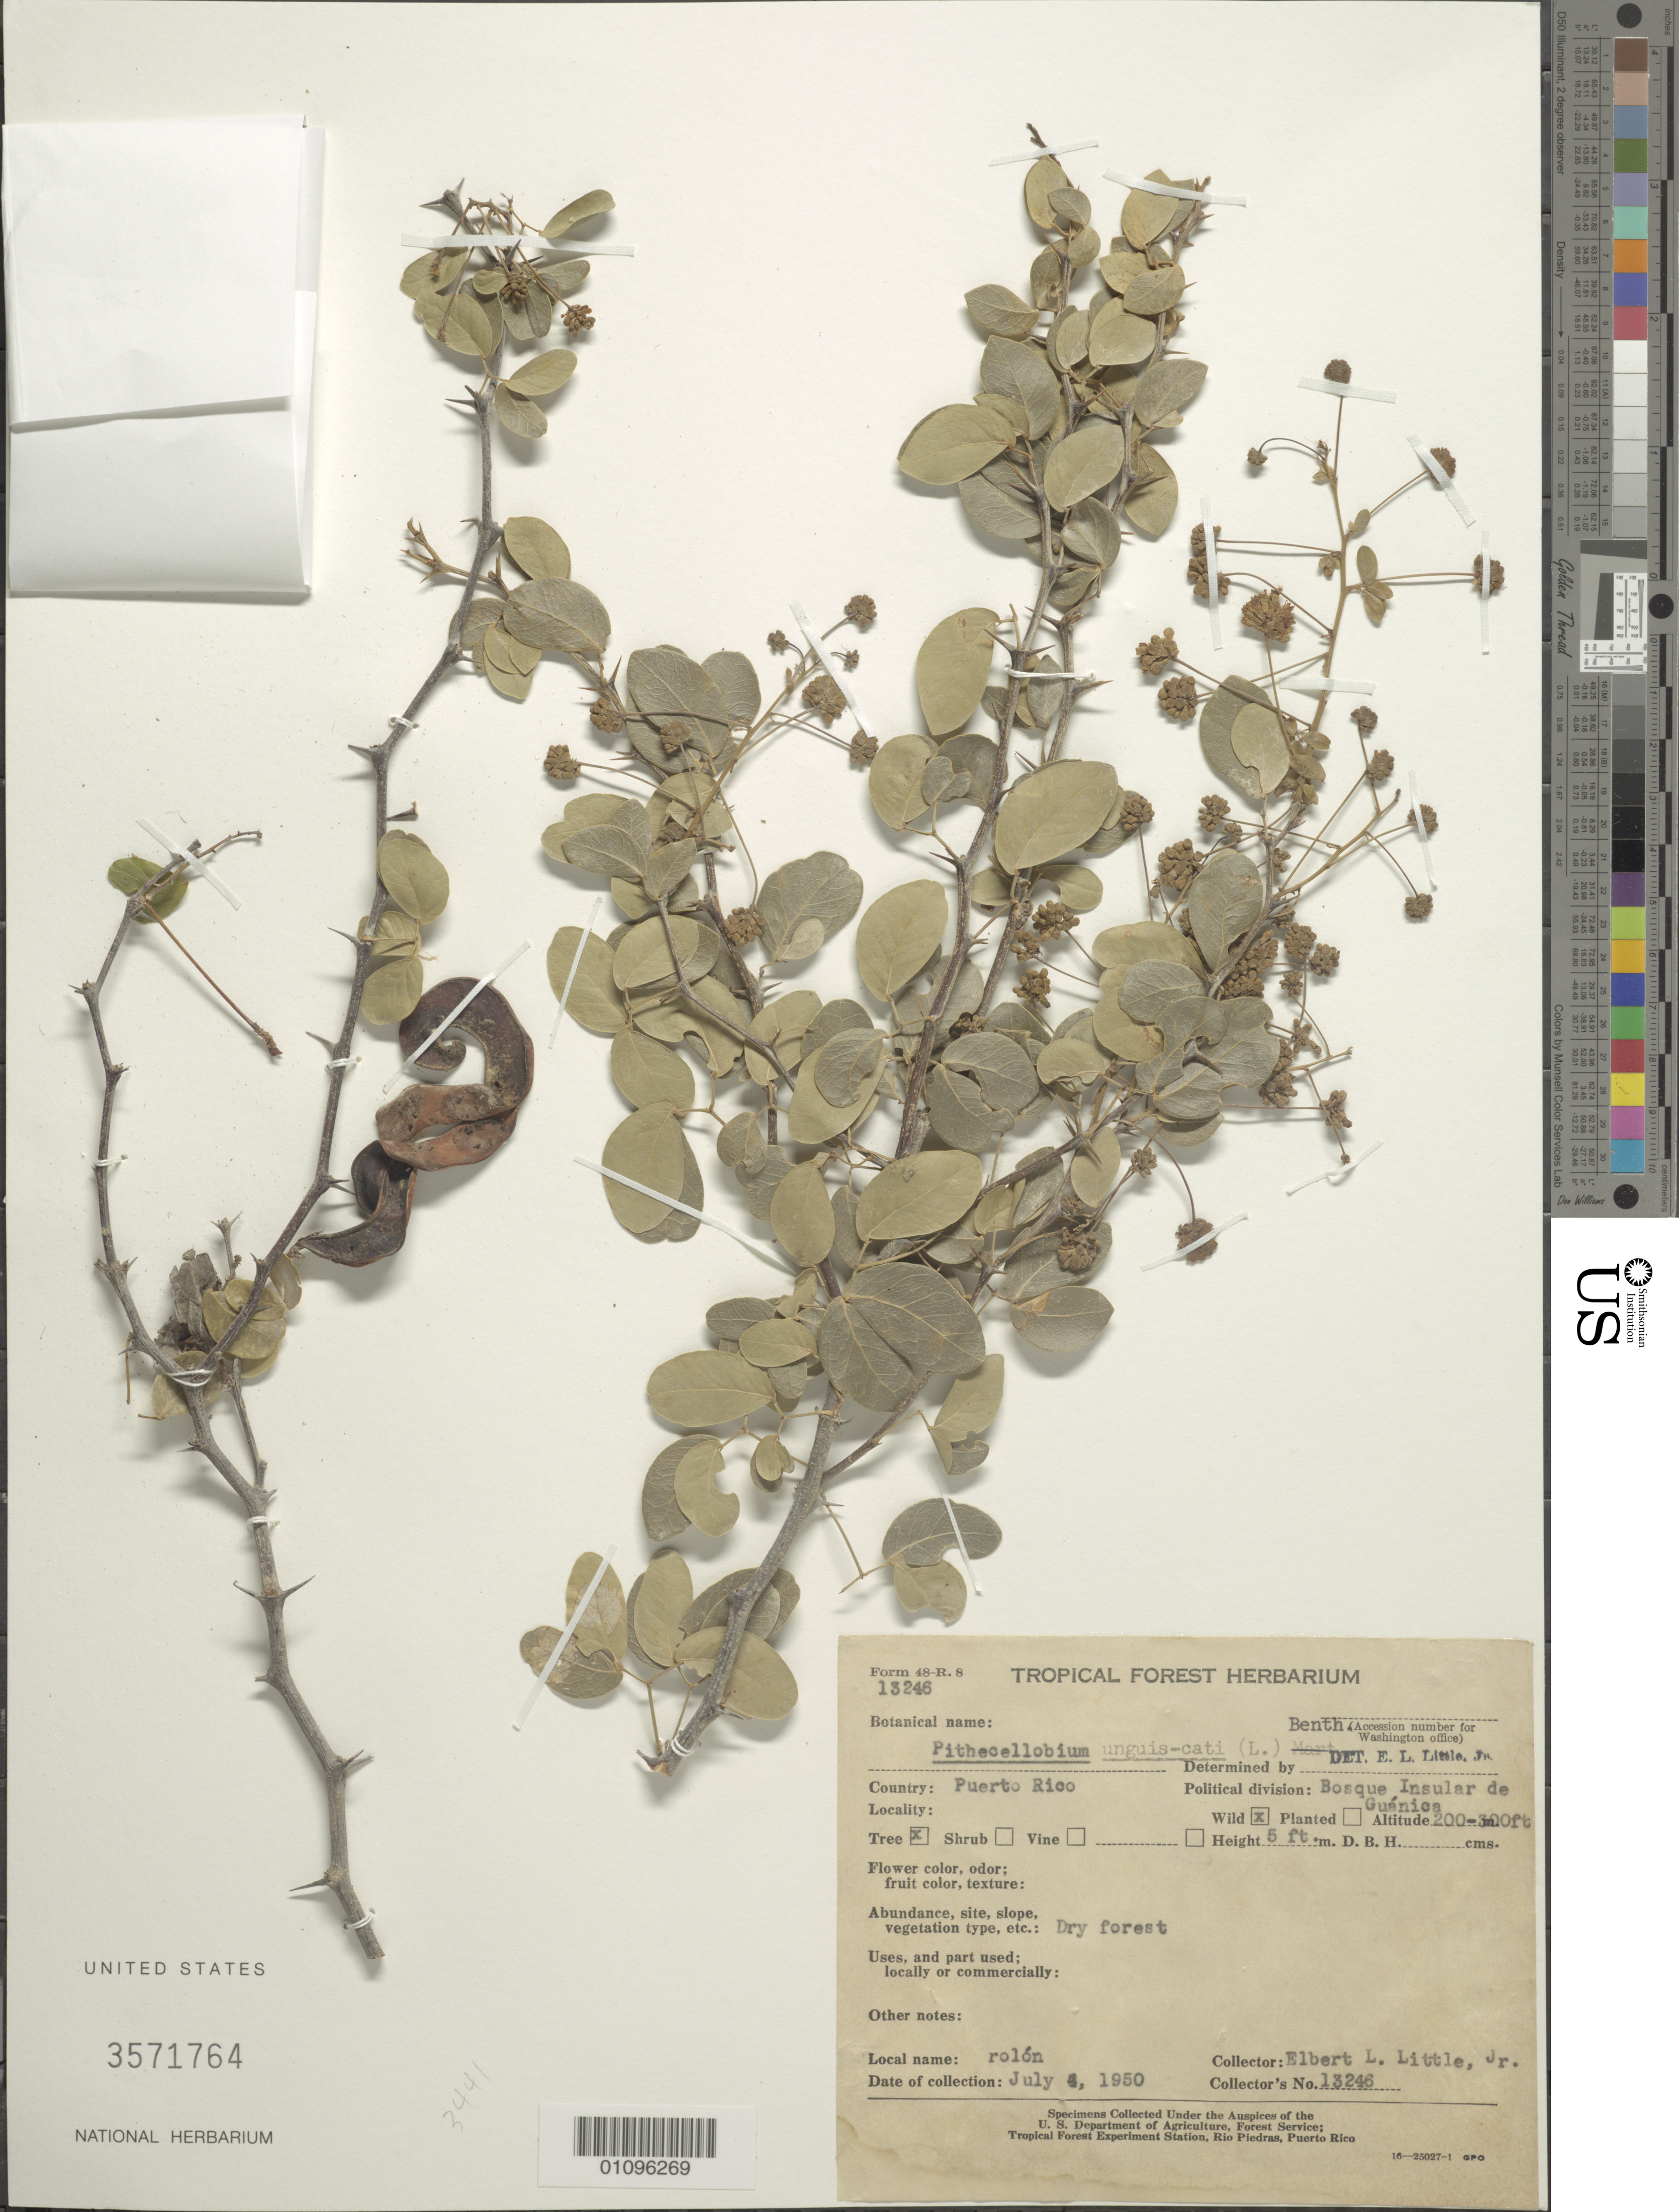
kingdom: Plantae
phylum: Tracheophyta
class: Magnoliopsida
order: Fabales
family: Fabaceae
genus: Pithecellobium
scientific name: Pithecellobium unguis-cati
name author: (L.) Benth.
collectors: E. L. Little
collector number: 13246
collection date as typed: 04 Jul 1950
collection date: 1950-07-04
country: Puerto Rico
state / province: Guánica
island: Puerto Rico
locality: Bosque Insular de Guánica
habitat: Dry forest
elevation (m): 61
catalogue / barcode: US 3571764